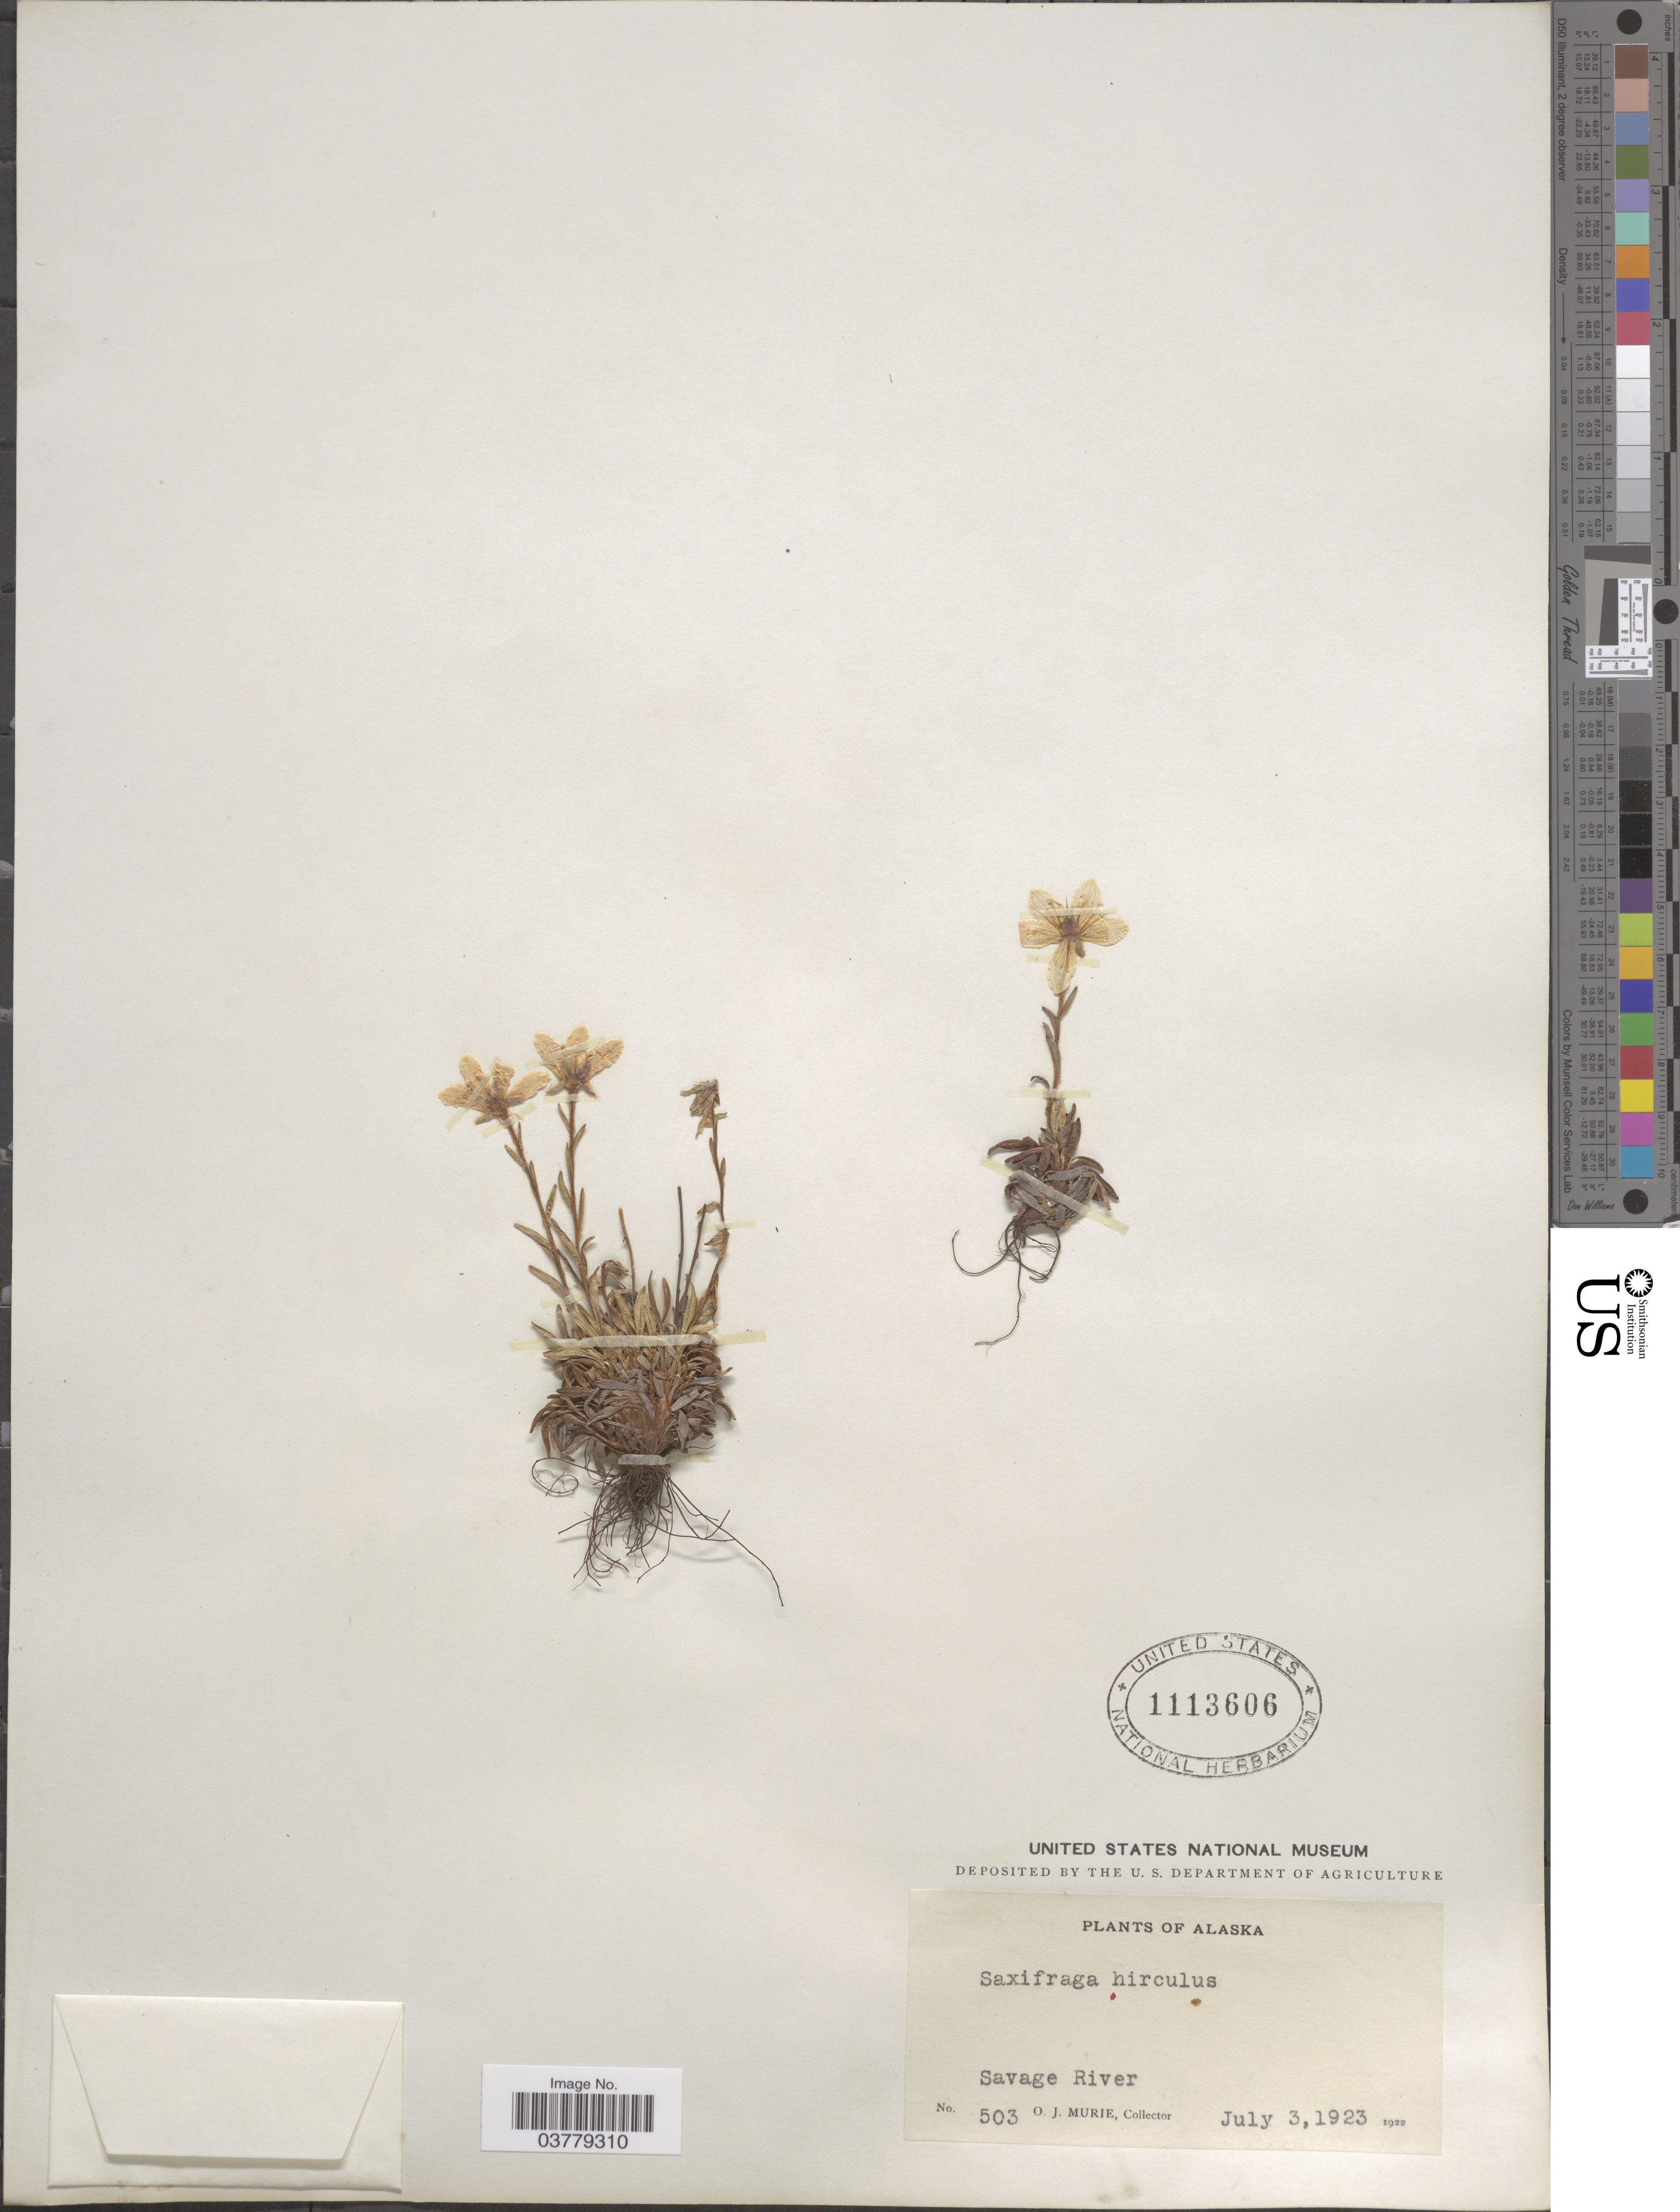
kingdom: Plantae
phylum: Tracheophyta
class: Magnoliopsida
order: Saxifragales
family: Saxifragaceae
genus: Saxifraga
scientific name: Saxifraga hirculus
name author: L.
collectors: O. Murie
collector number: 503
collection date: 1923-07-03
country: United States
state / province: Alaska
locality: Savage River.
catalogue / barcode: US 1113606